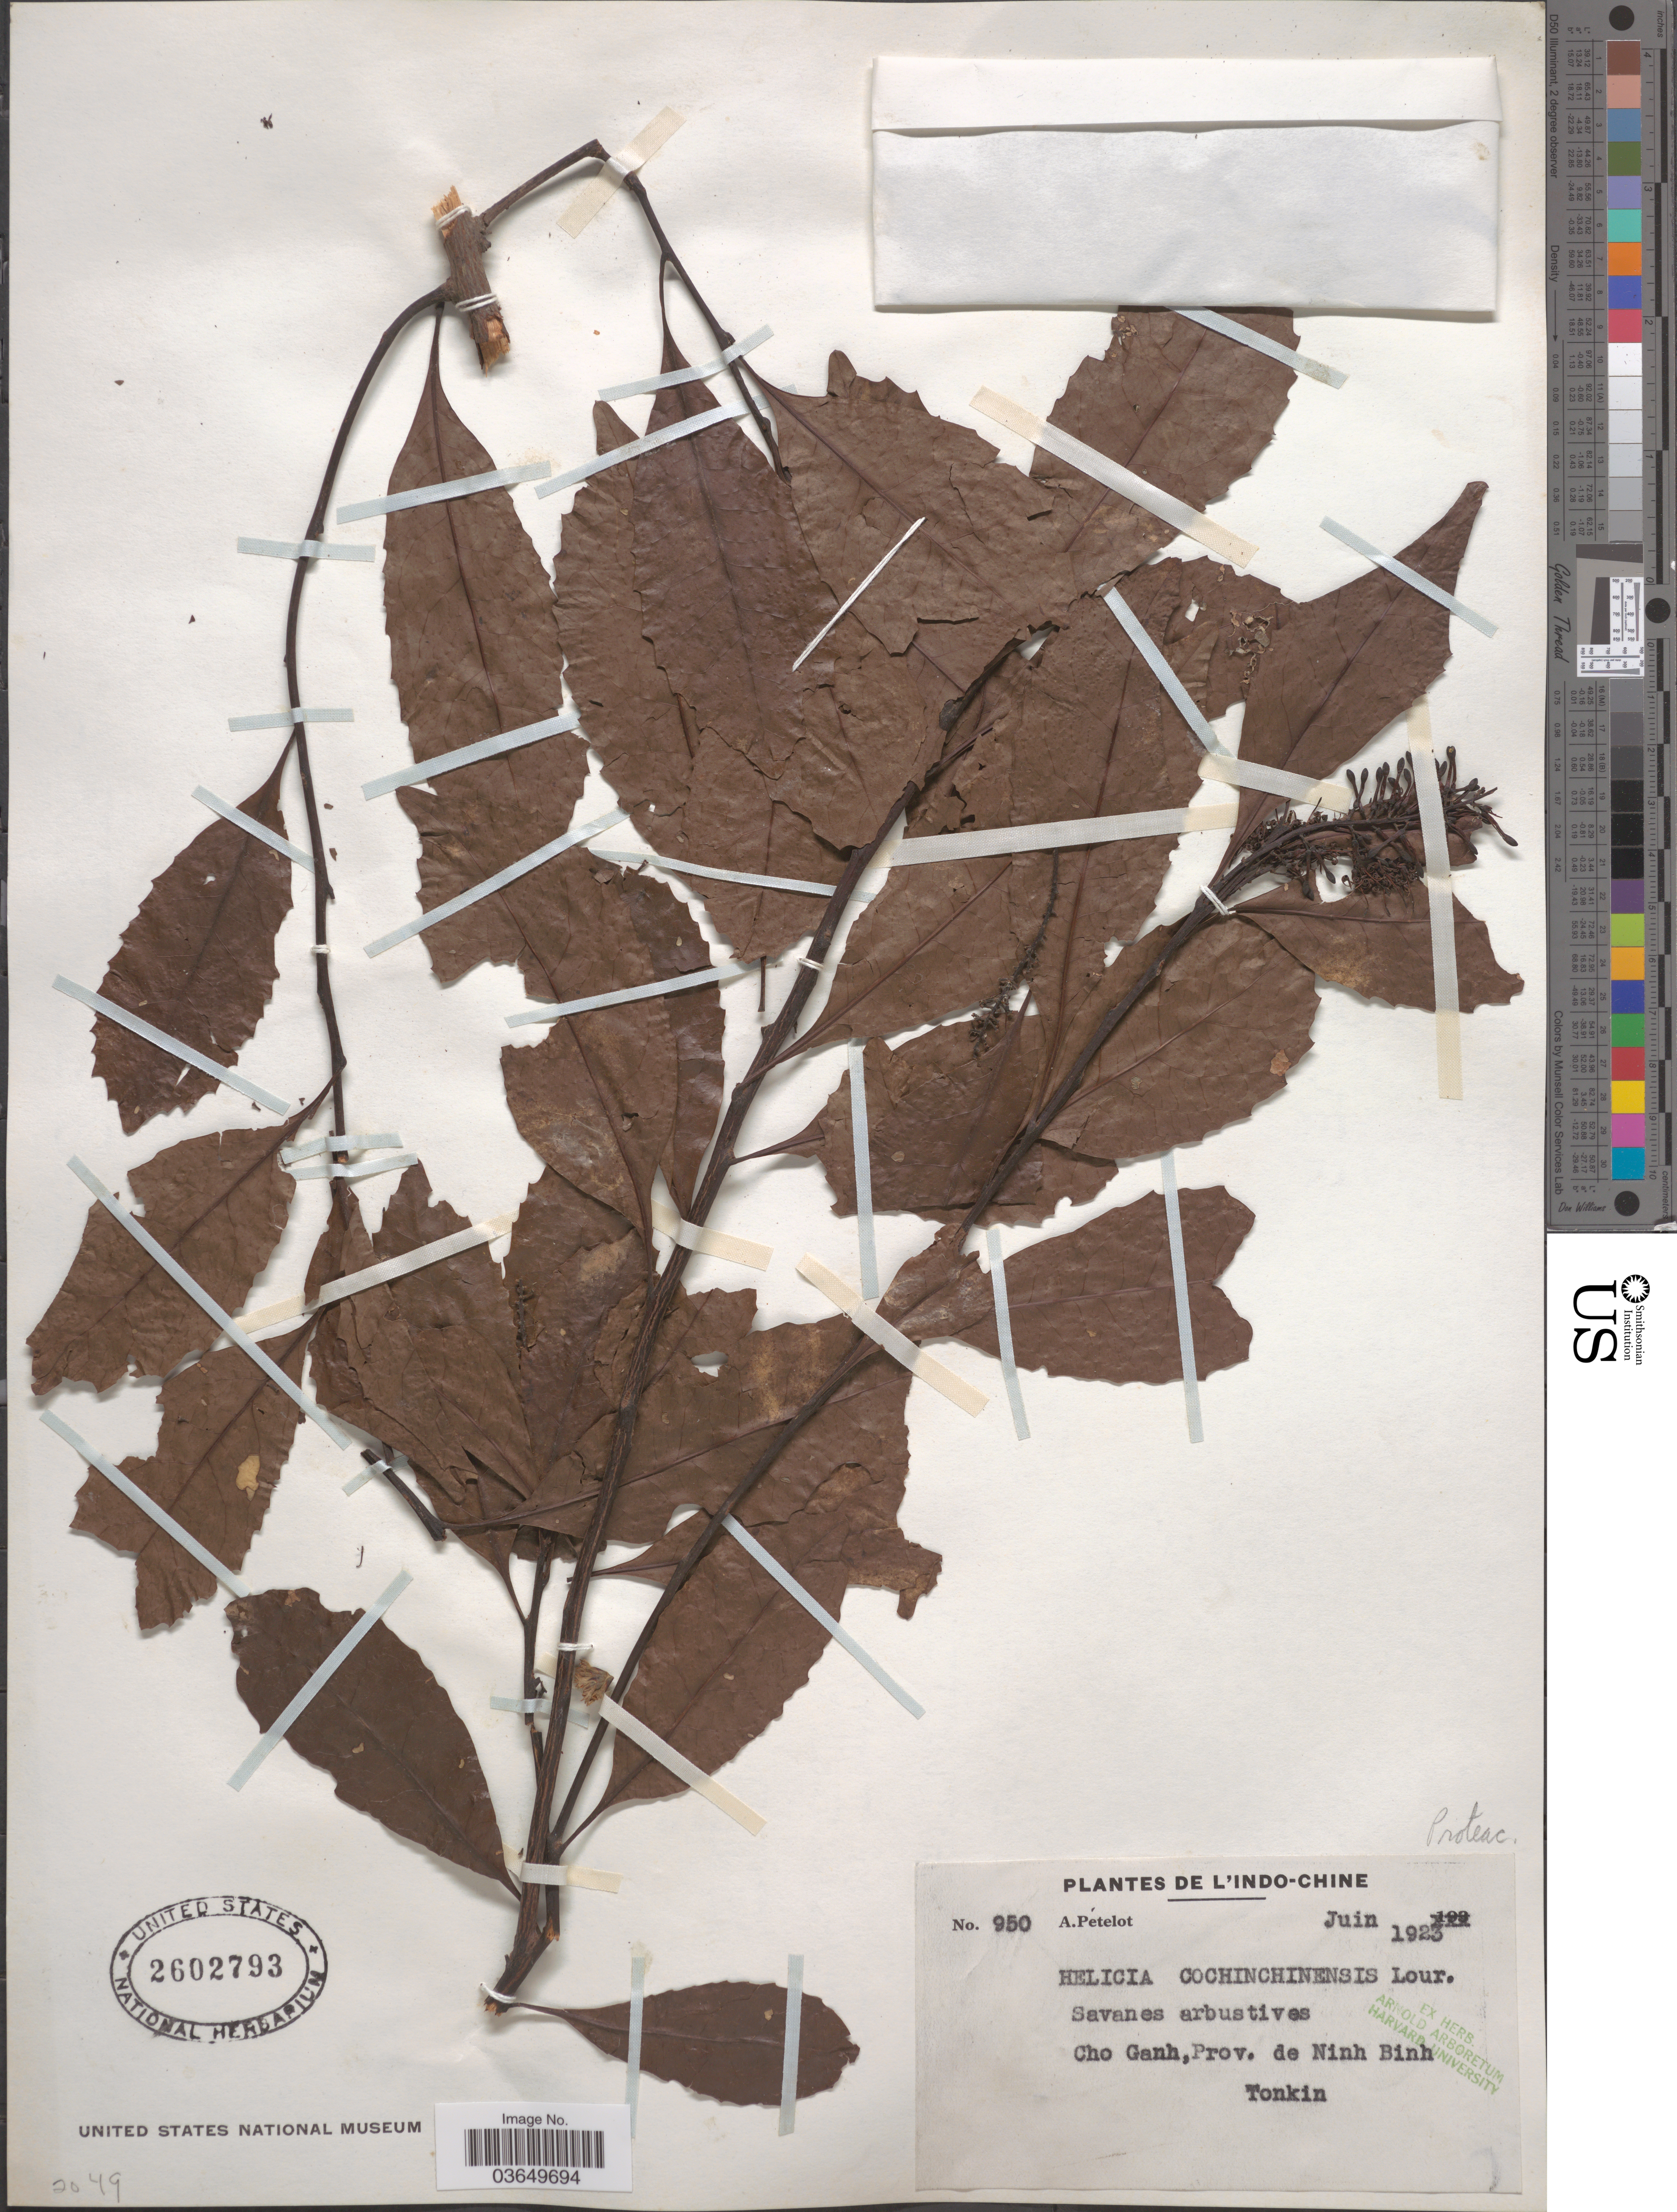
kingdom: Plantae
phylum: Tracheophyta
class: Magnoliopsida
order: Proteales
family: Proteaceae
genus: Helicia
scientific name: Helicia cochinchinensis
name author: Lour.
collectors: A. Petelot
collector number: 950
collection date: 1923-06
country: Vietnam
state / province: Ninh Binh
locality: Indo-Chine. Cho Ganh. Tonkin.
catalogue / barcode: US 2602793